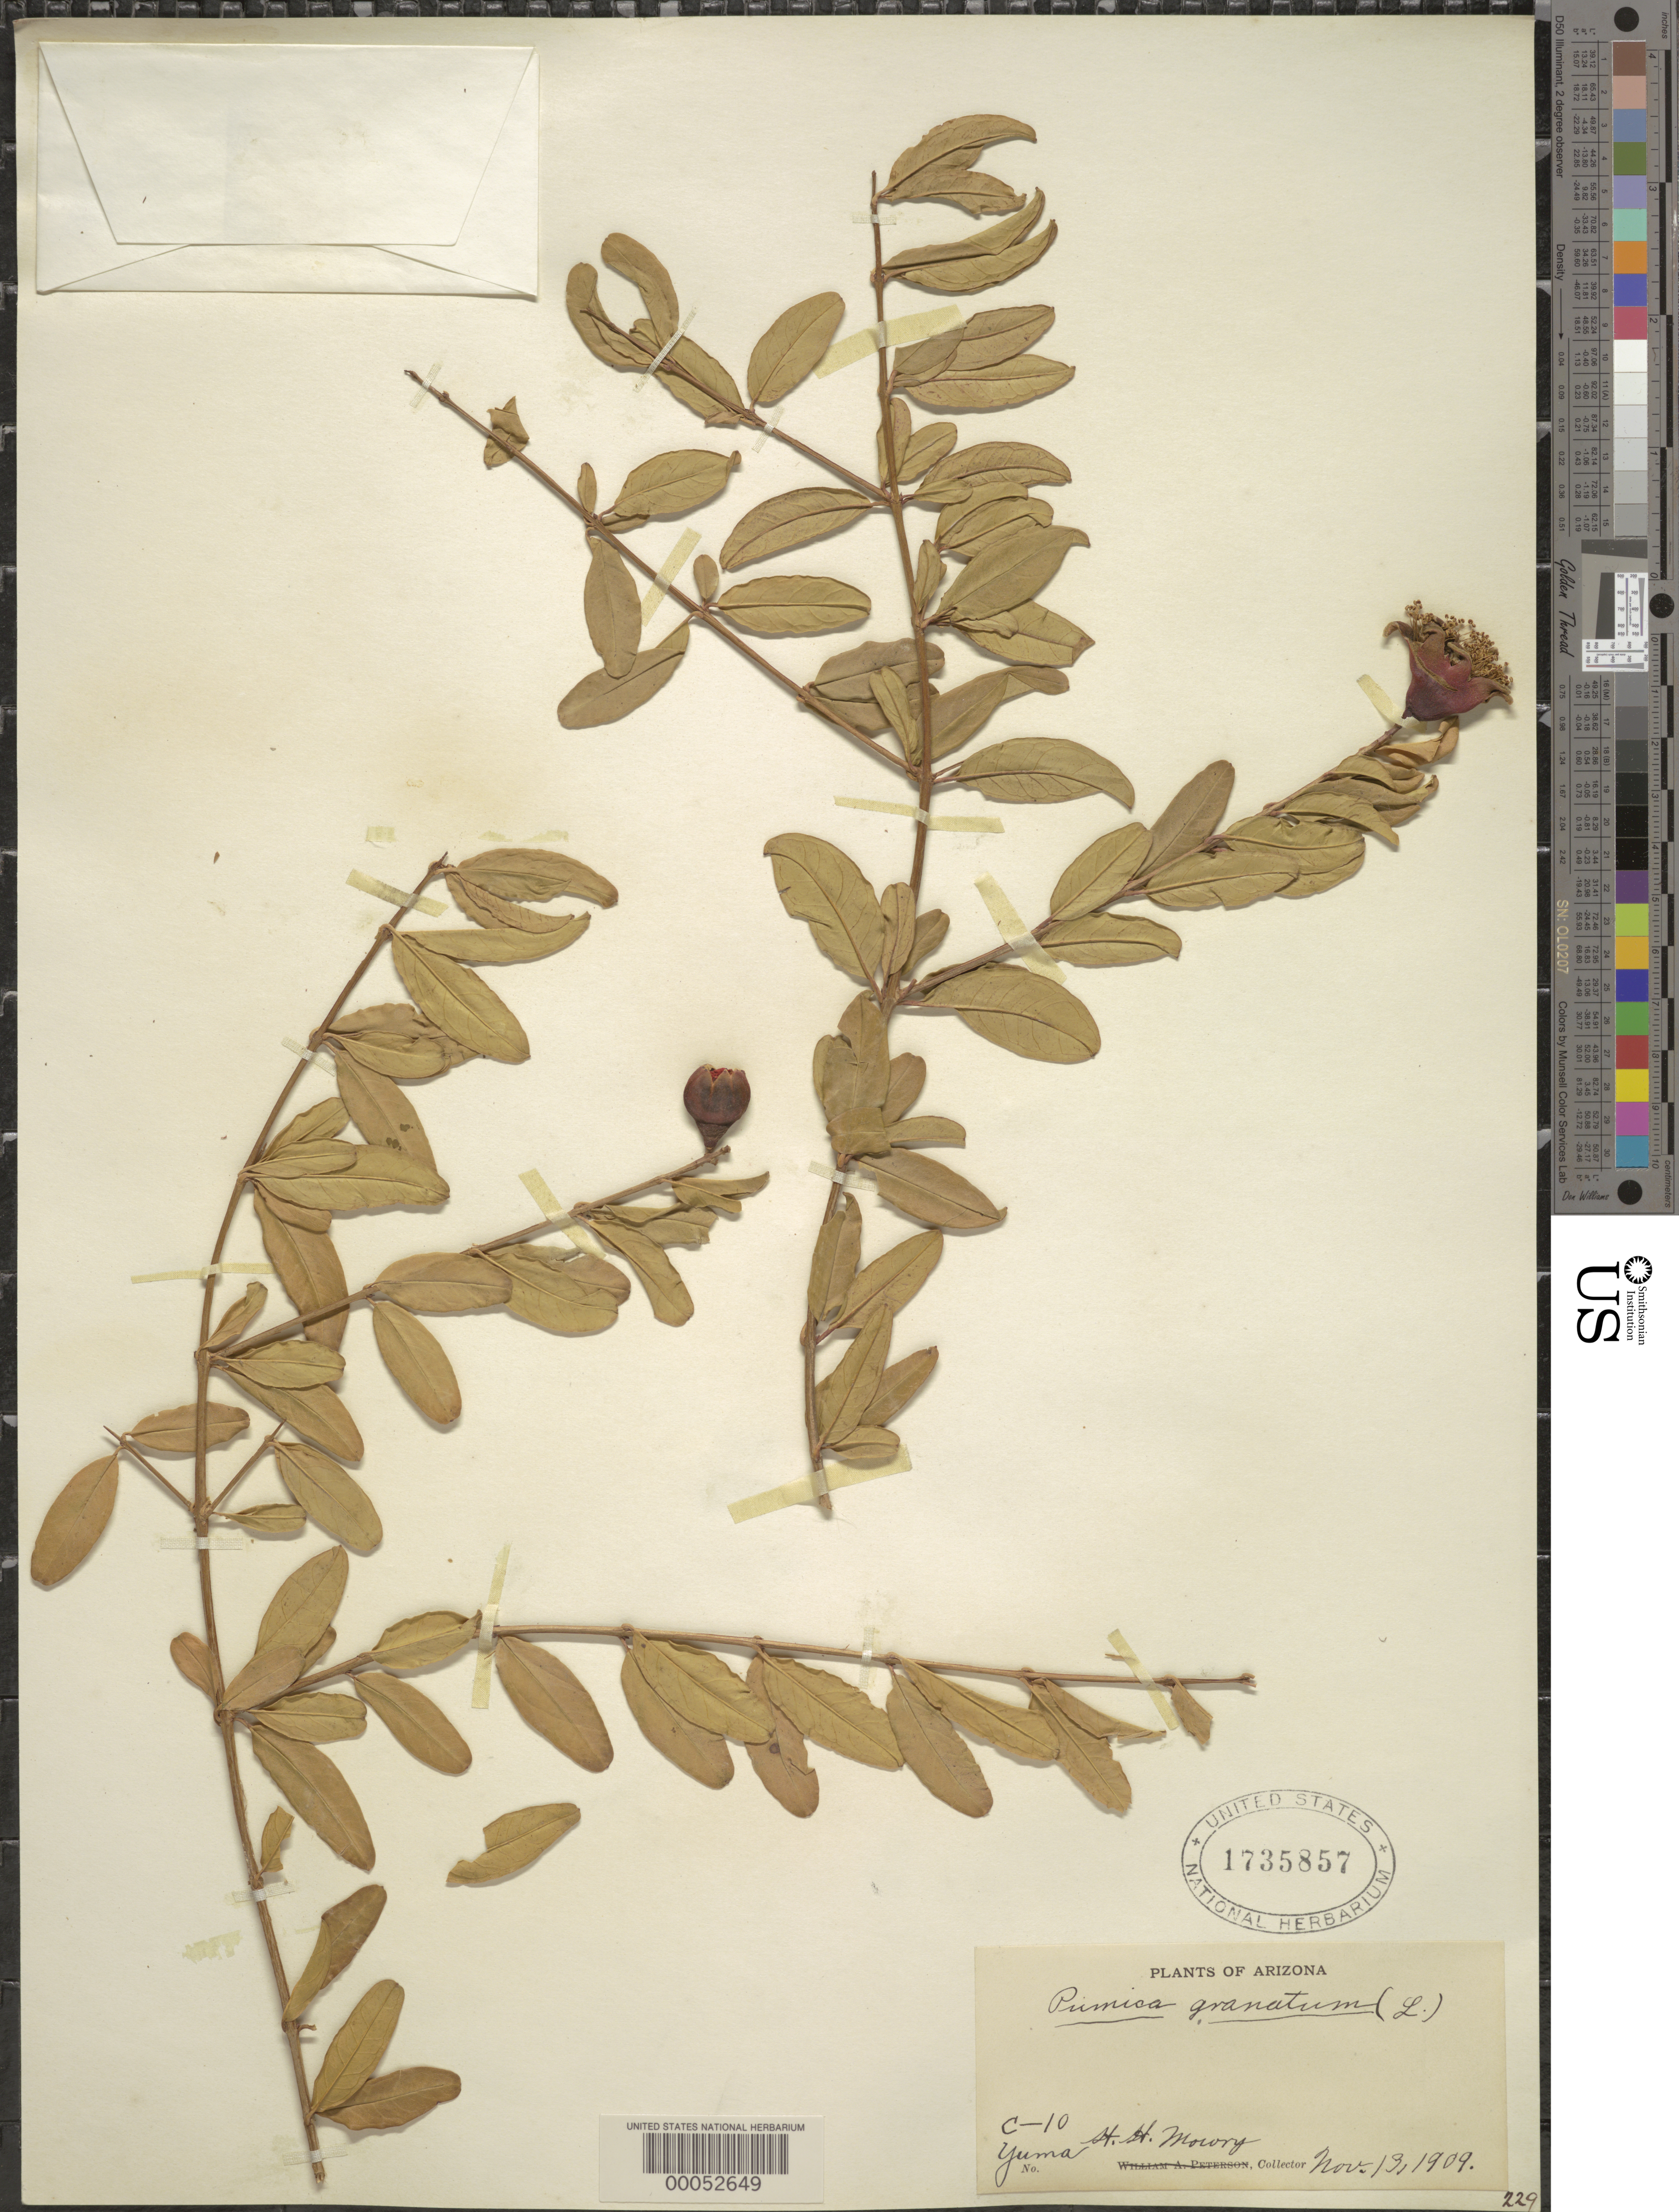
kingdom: Plantae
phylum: Tracheophyta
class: Magnoliopsida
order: Myrtales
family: Lythraceae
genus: Punica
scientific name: Punica granatum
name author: L.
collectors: H. Mowry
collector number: C-10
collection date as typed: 13 Nov 1909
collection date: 1909-11-13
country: United States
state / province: Arizona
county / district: Yuma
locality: Yuma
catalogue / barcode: US 1735857